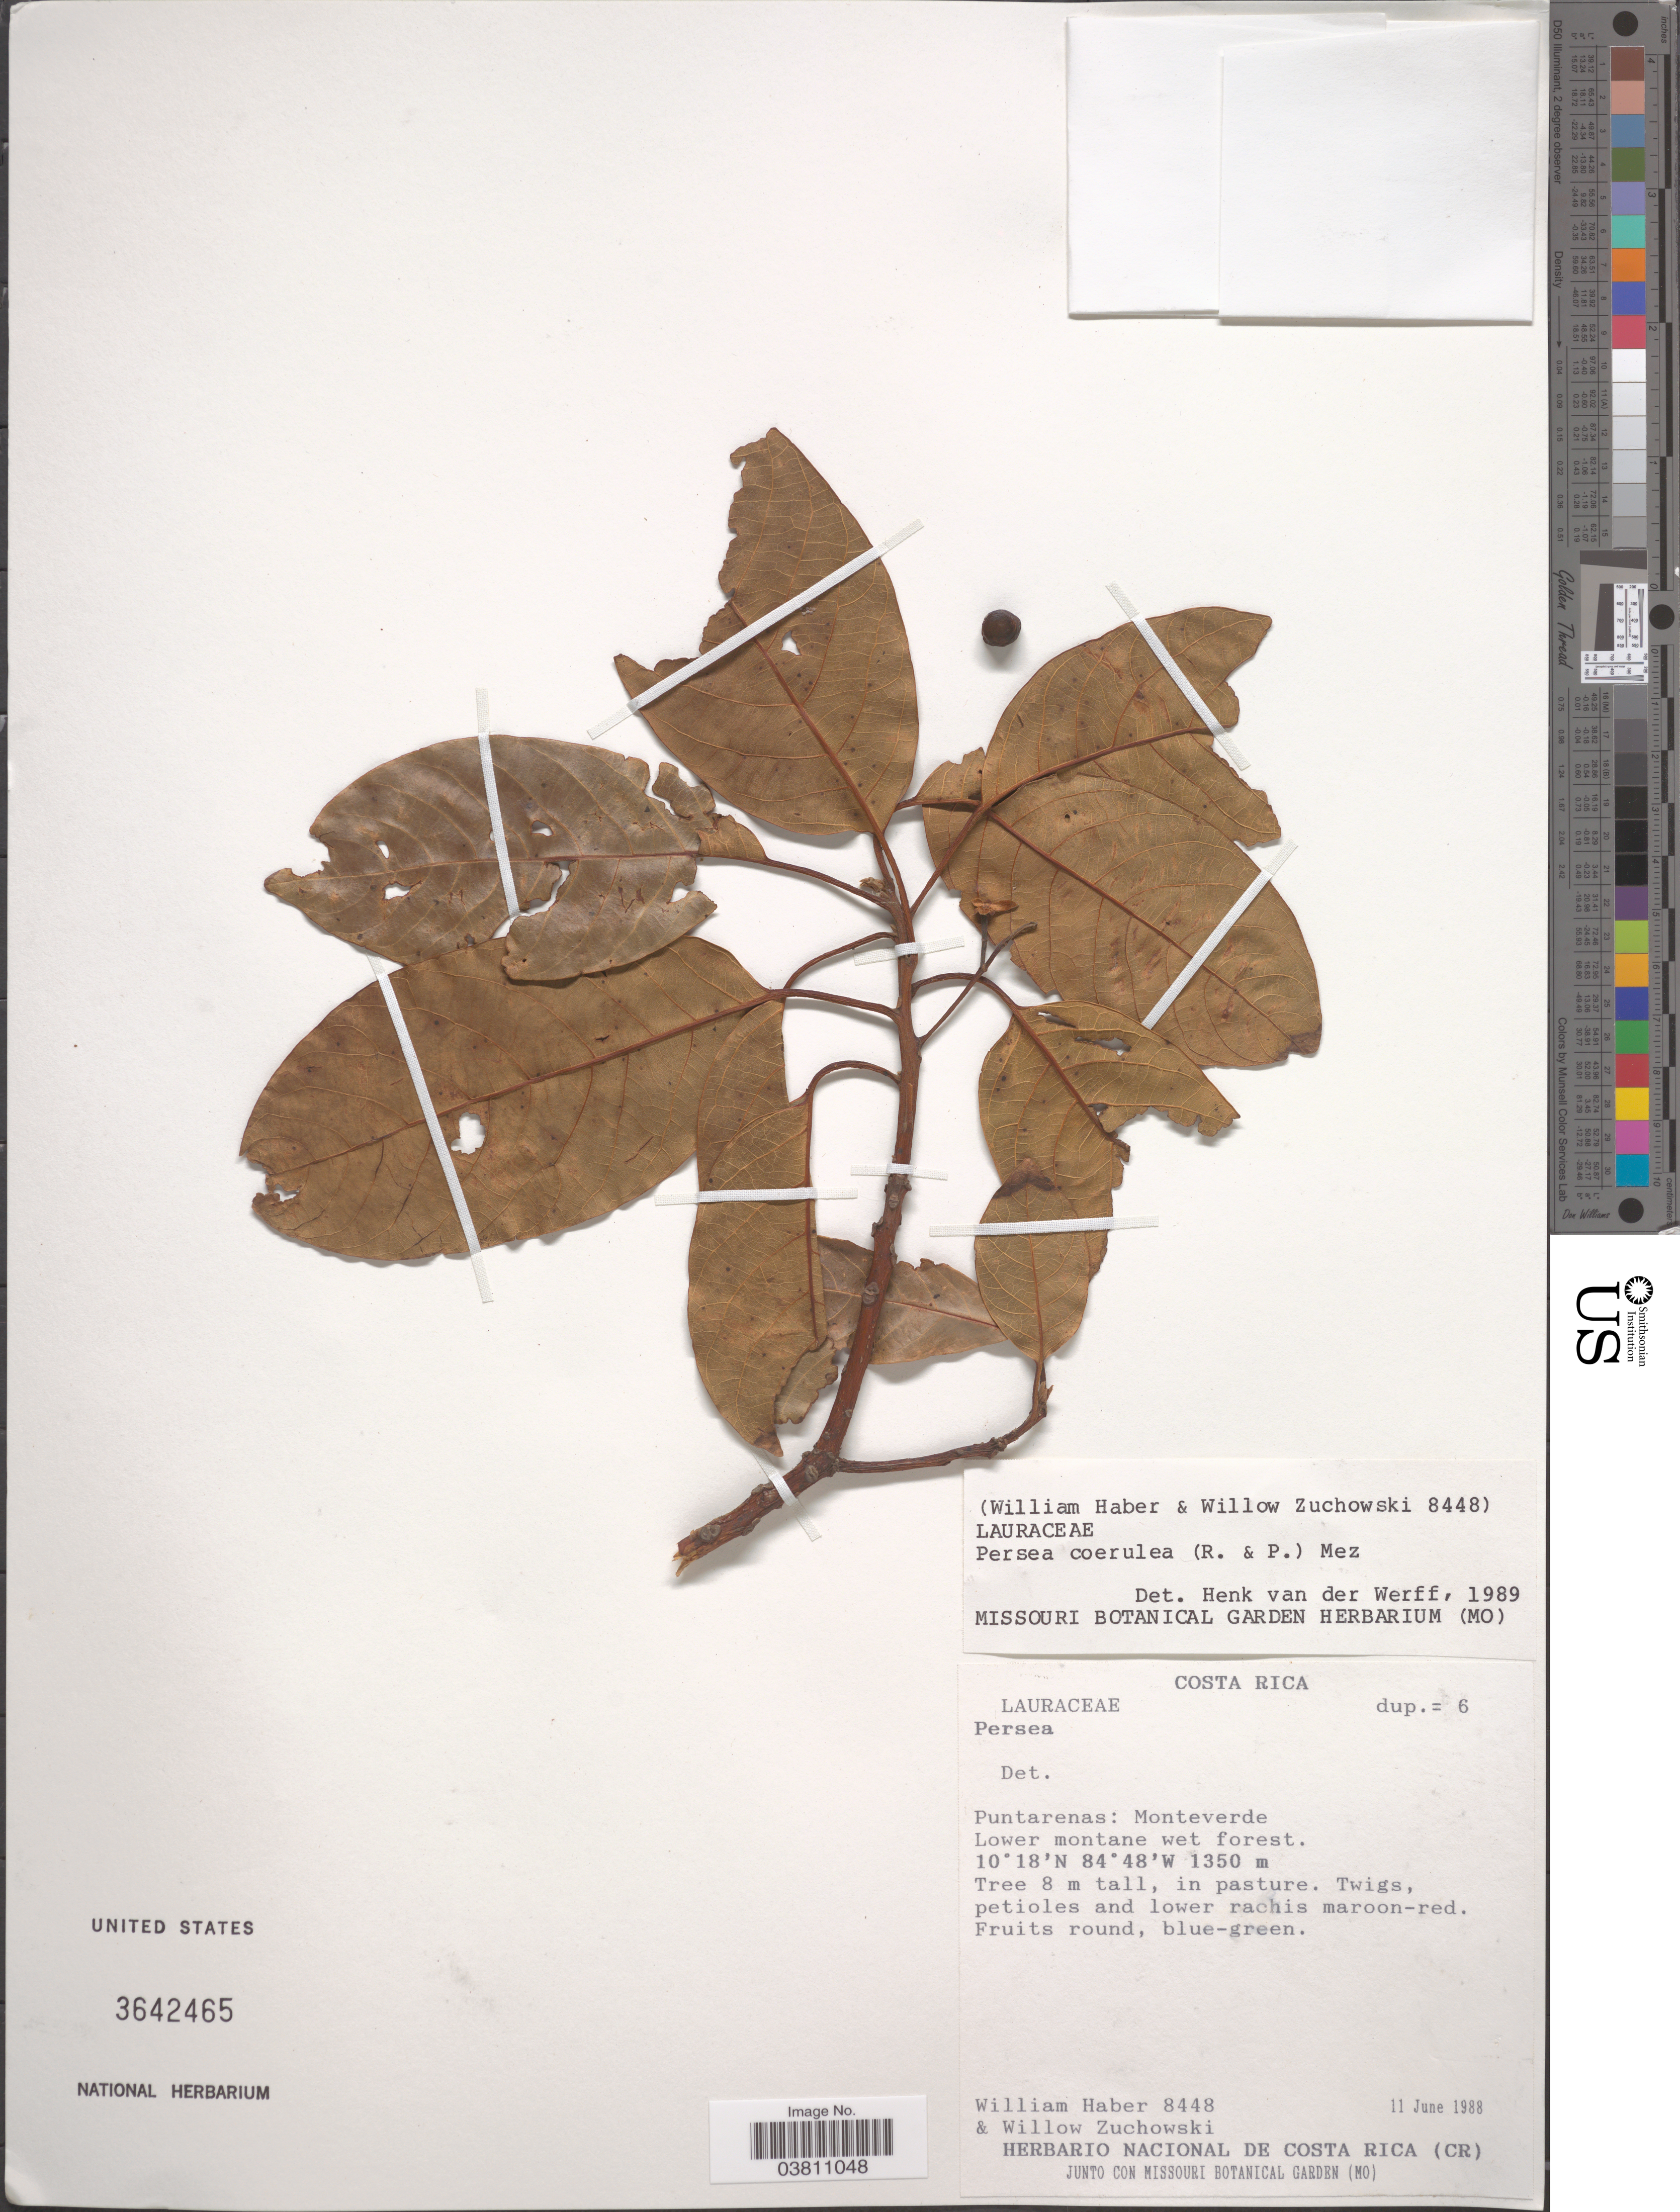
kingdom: Plantae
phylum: Tracheophyta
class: Magnoliopsida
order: Laurales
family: Lauraceae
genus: Persea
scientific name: Persea caerulea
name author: (Ruiz & Pav.) Mez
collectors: W. Haber & W. Zuchowski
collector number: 8448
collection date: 1988-06-11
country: Costa Rica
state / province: Puntarenas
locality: Monteverde.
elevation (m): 1350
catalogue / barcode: US 3642465